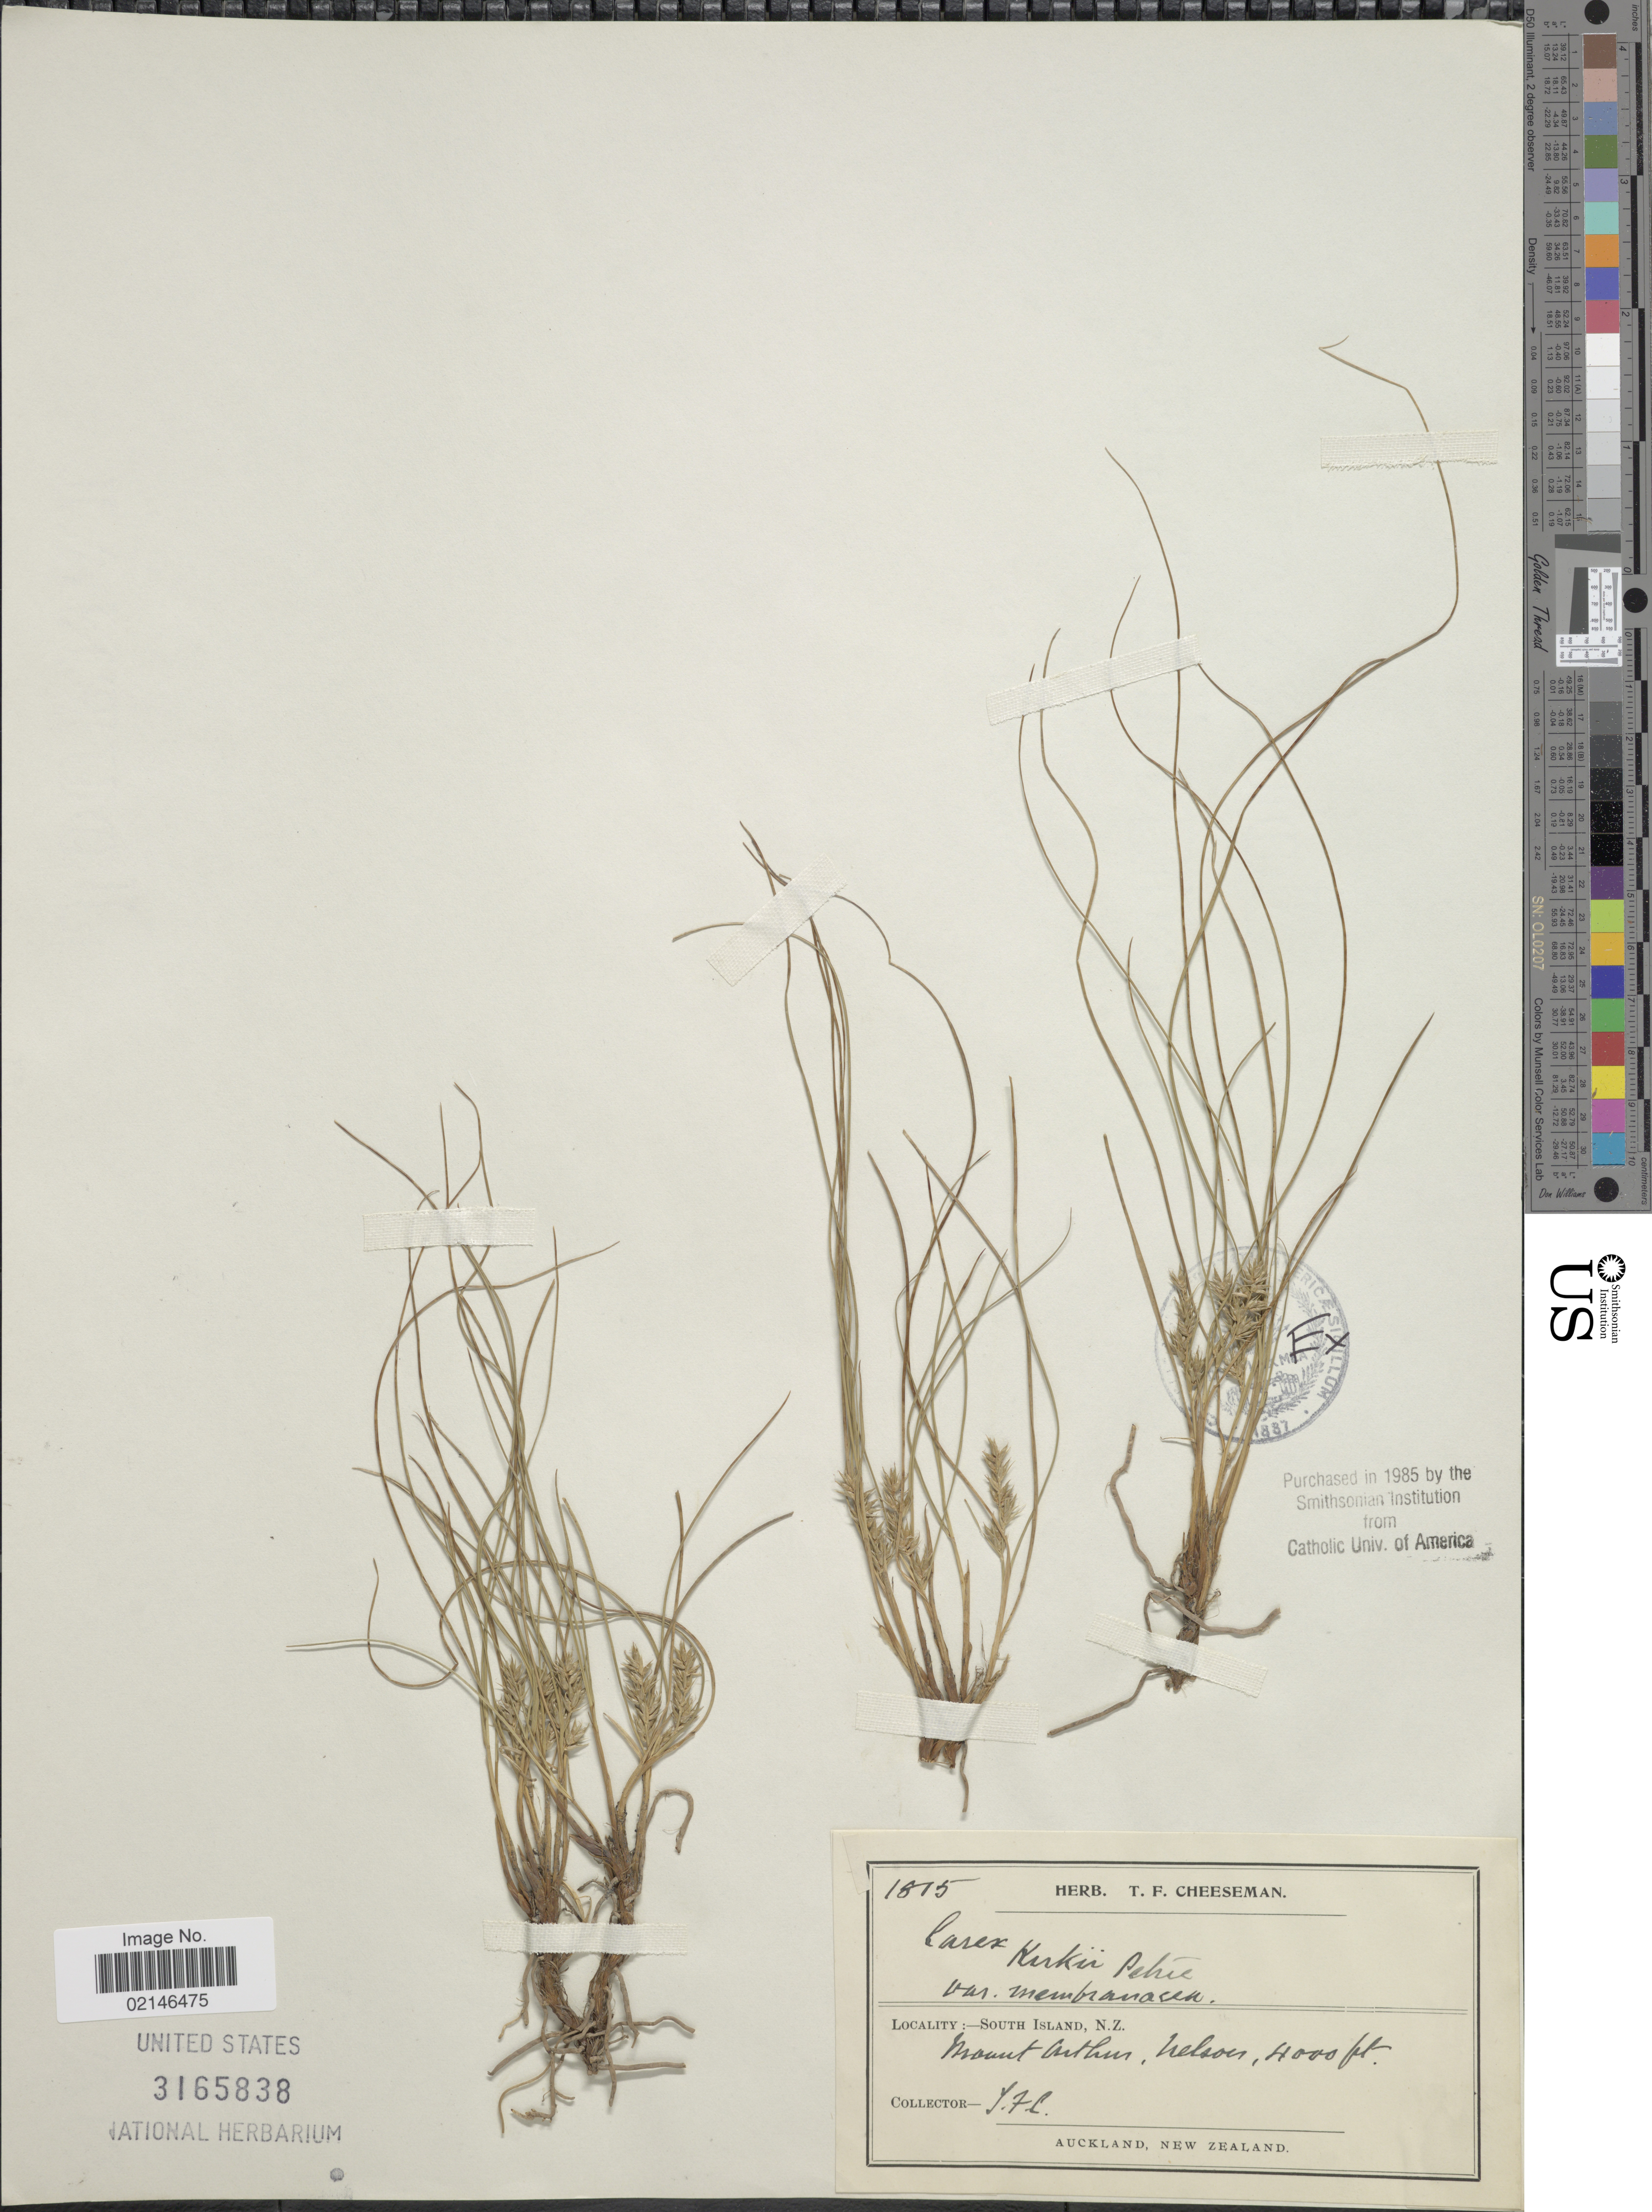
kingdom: Plantae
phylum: Tracheophyta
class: Liliopsida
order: Poales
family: Cyperaceae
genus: Carex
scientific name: Carex kirkii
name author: Petrie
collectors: T. F. Cheeseman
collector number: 1815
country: New Zealand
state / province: Nelson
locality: South Island, Mount Arthur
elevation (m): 1219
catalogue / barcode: US 3165838